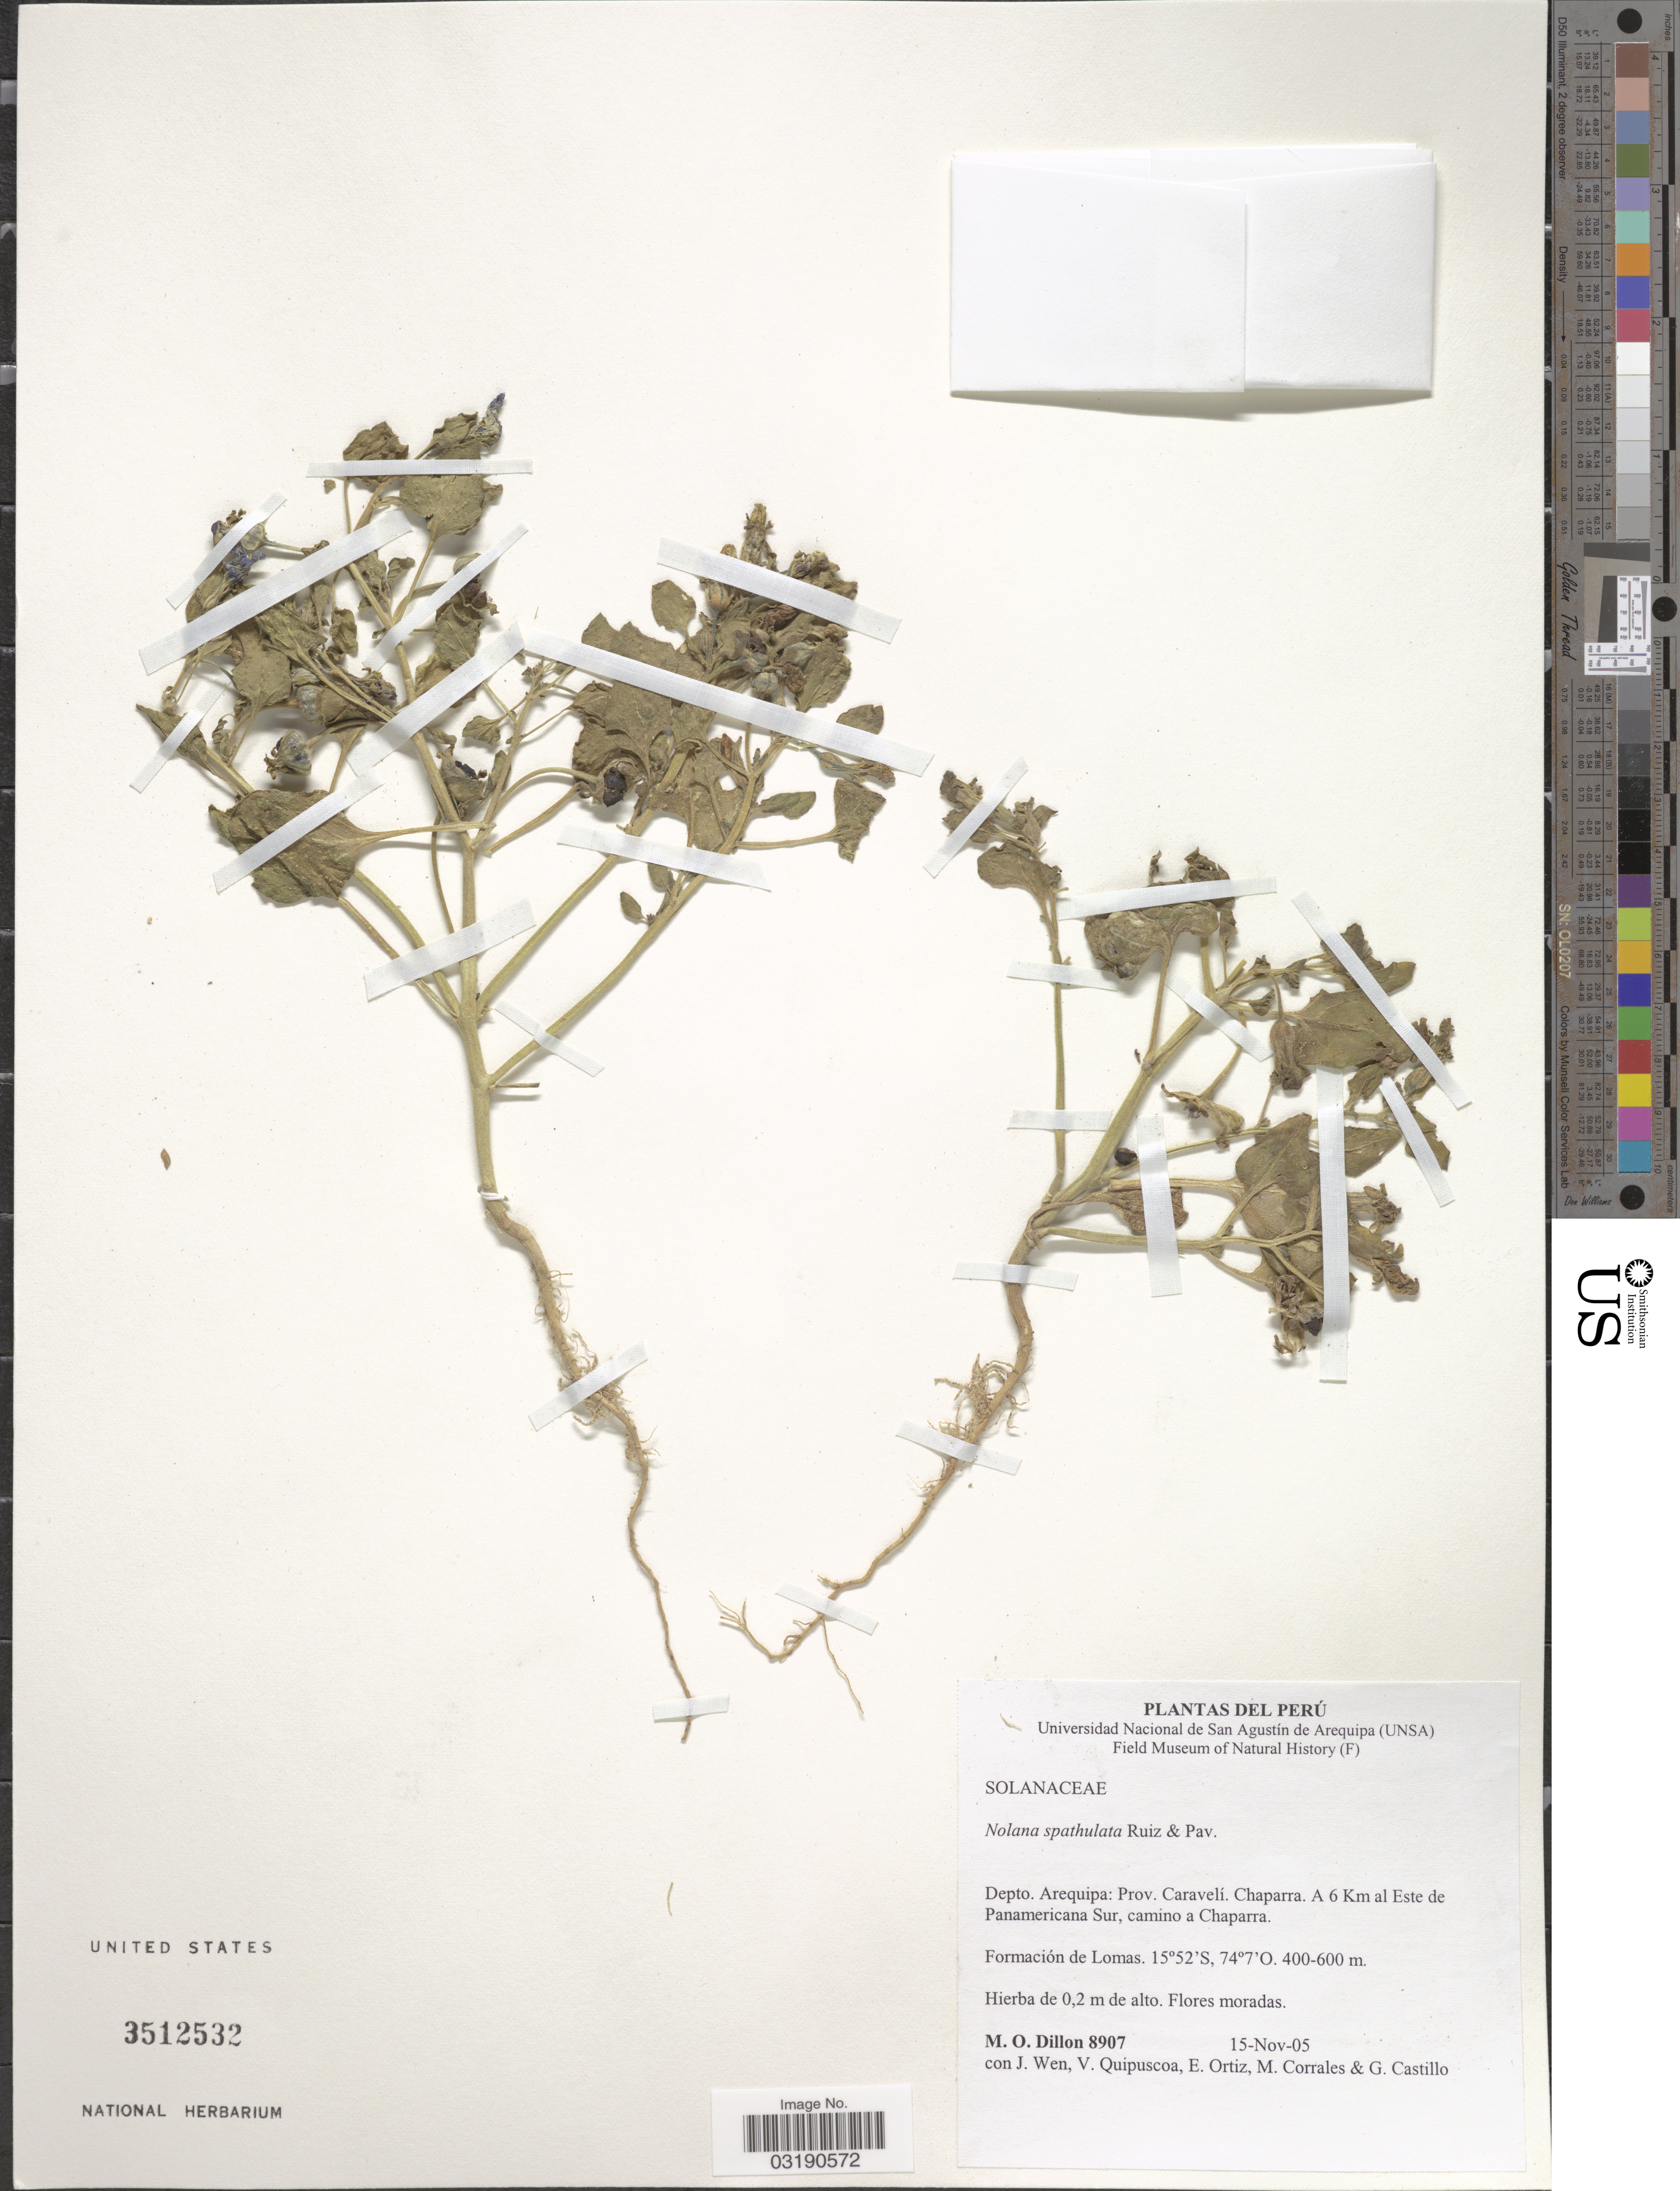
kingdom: Plantae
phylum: Tracheophyta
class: Magnoliopsida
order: Solanales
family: Solanaceae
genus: Nolana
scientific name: Nolana spathulata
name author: Ruiz & Pav.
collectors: M. O. Dillon, J. Wen, V. Quipuscoa, E. Ortiz & et al.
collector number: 8907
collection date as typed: Transcribed d/m/y: 15/11/5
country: Peru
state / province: Arequipa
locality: Depto. Arequipa: Prov. Caravelí. Chaparra. A 6 Km al Este de Panamericana Sur, camino a Chaparra.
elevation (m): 400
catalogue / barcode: US 3512532